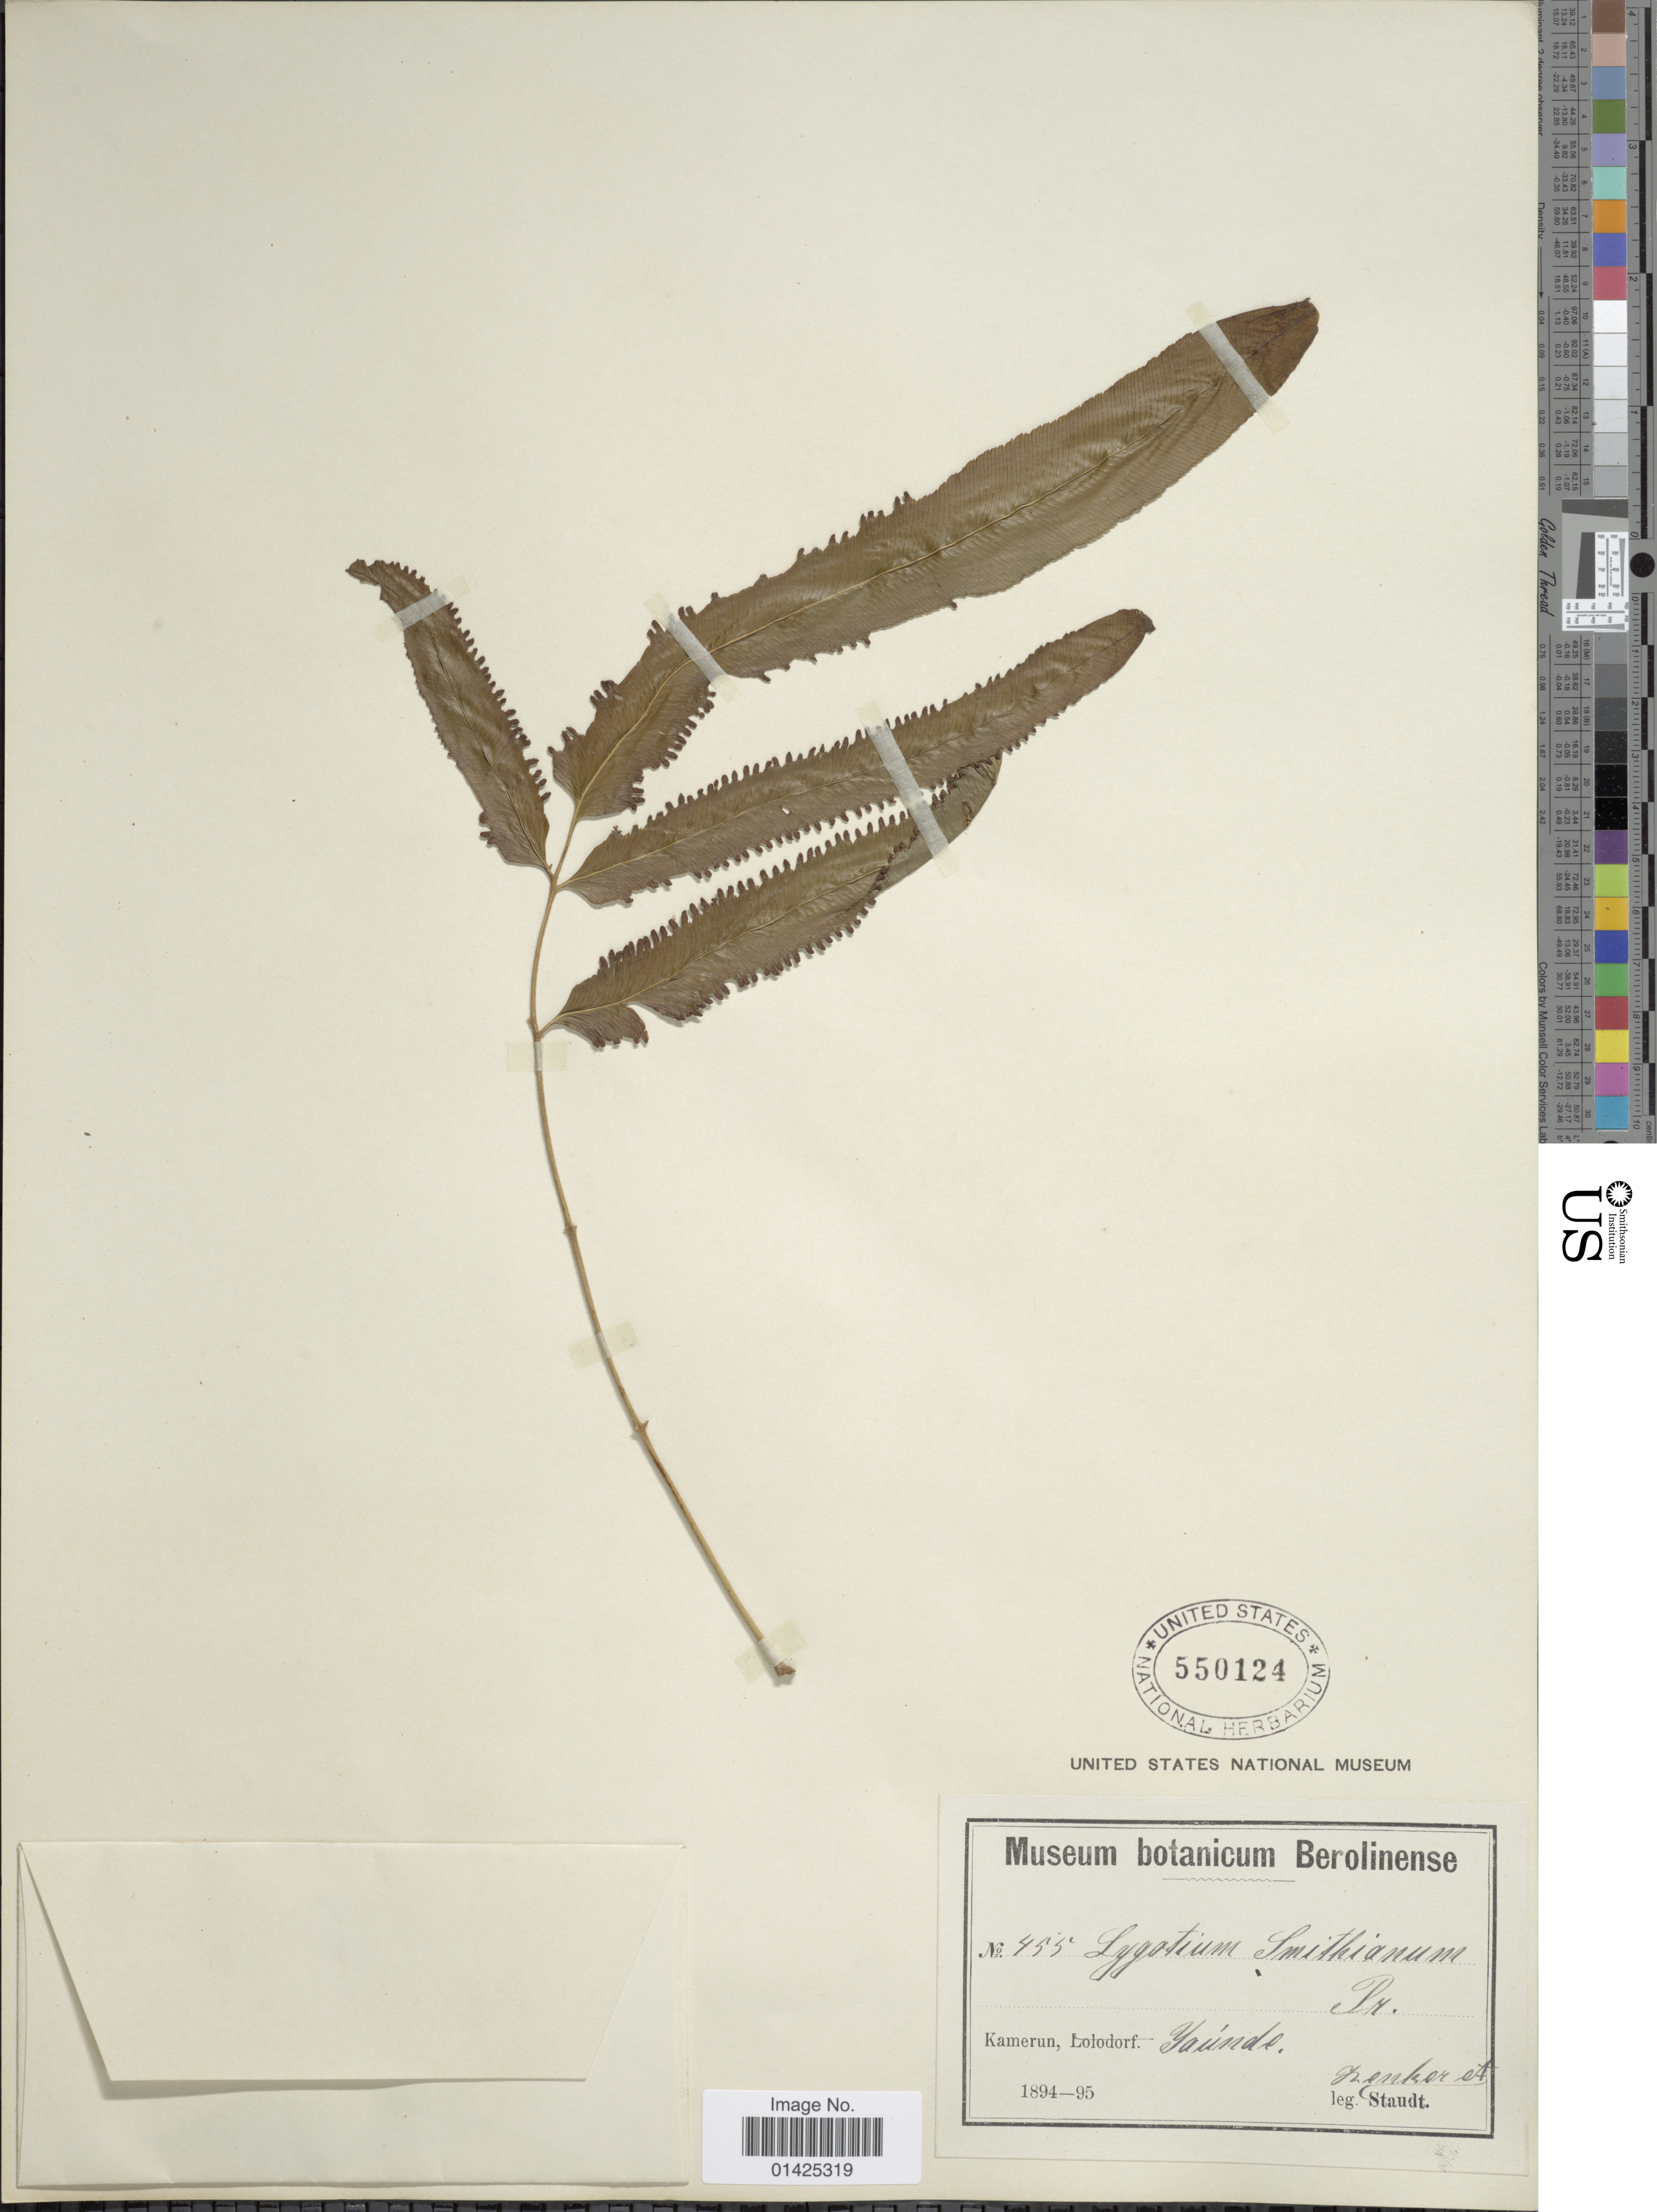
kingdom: Plantae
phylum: Tracheophyta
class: Polypodiopsida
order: Schizaeales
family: Lygodiaceae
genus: Lygodium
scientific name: Lygodium smithianum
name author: C. Presl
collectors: Zenker, -- & -. Staudt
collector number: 455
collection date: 1894/1895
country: Cameroon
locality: Yaunde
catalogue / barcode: US 550124